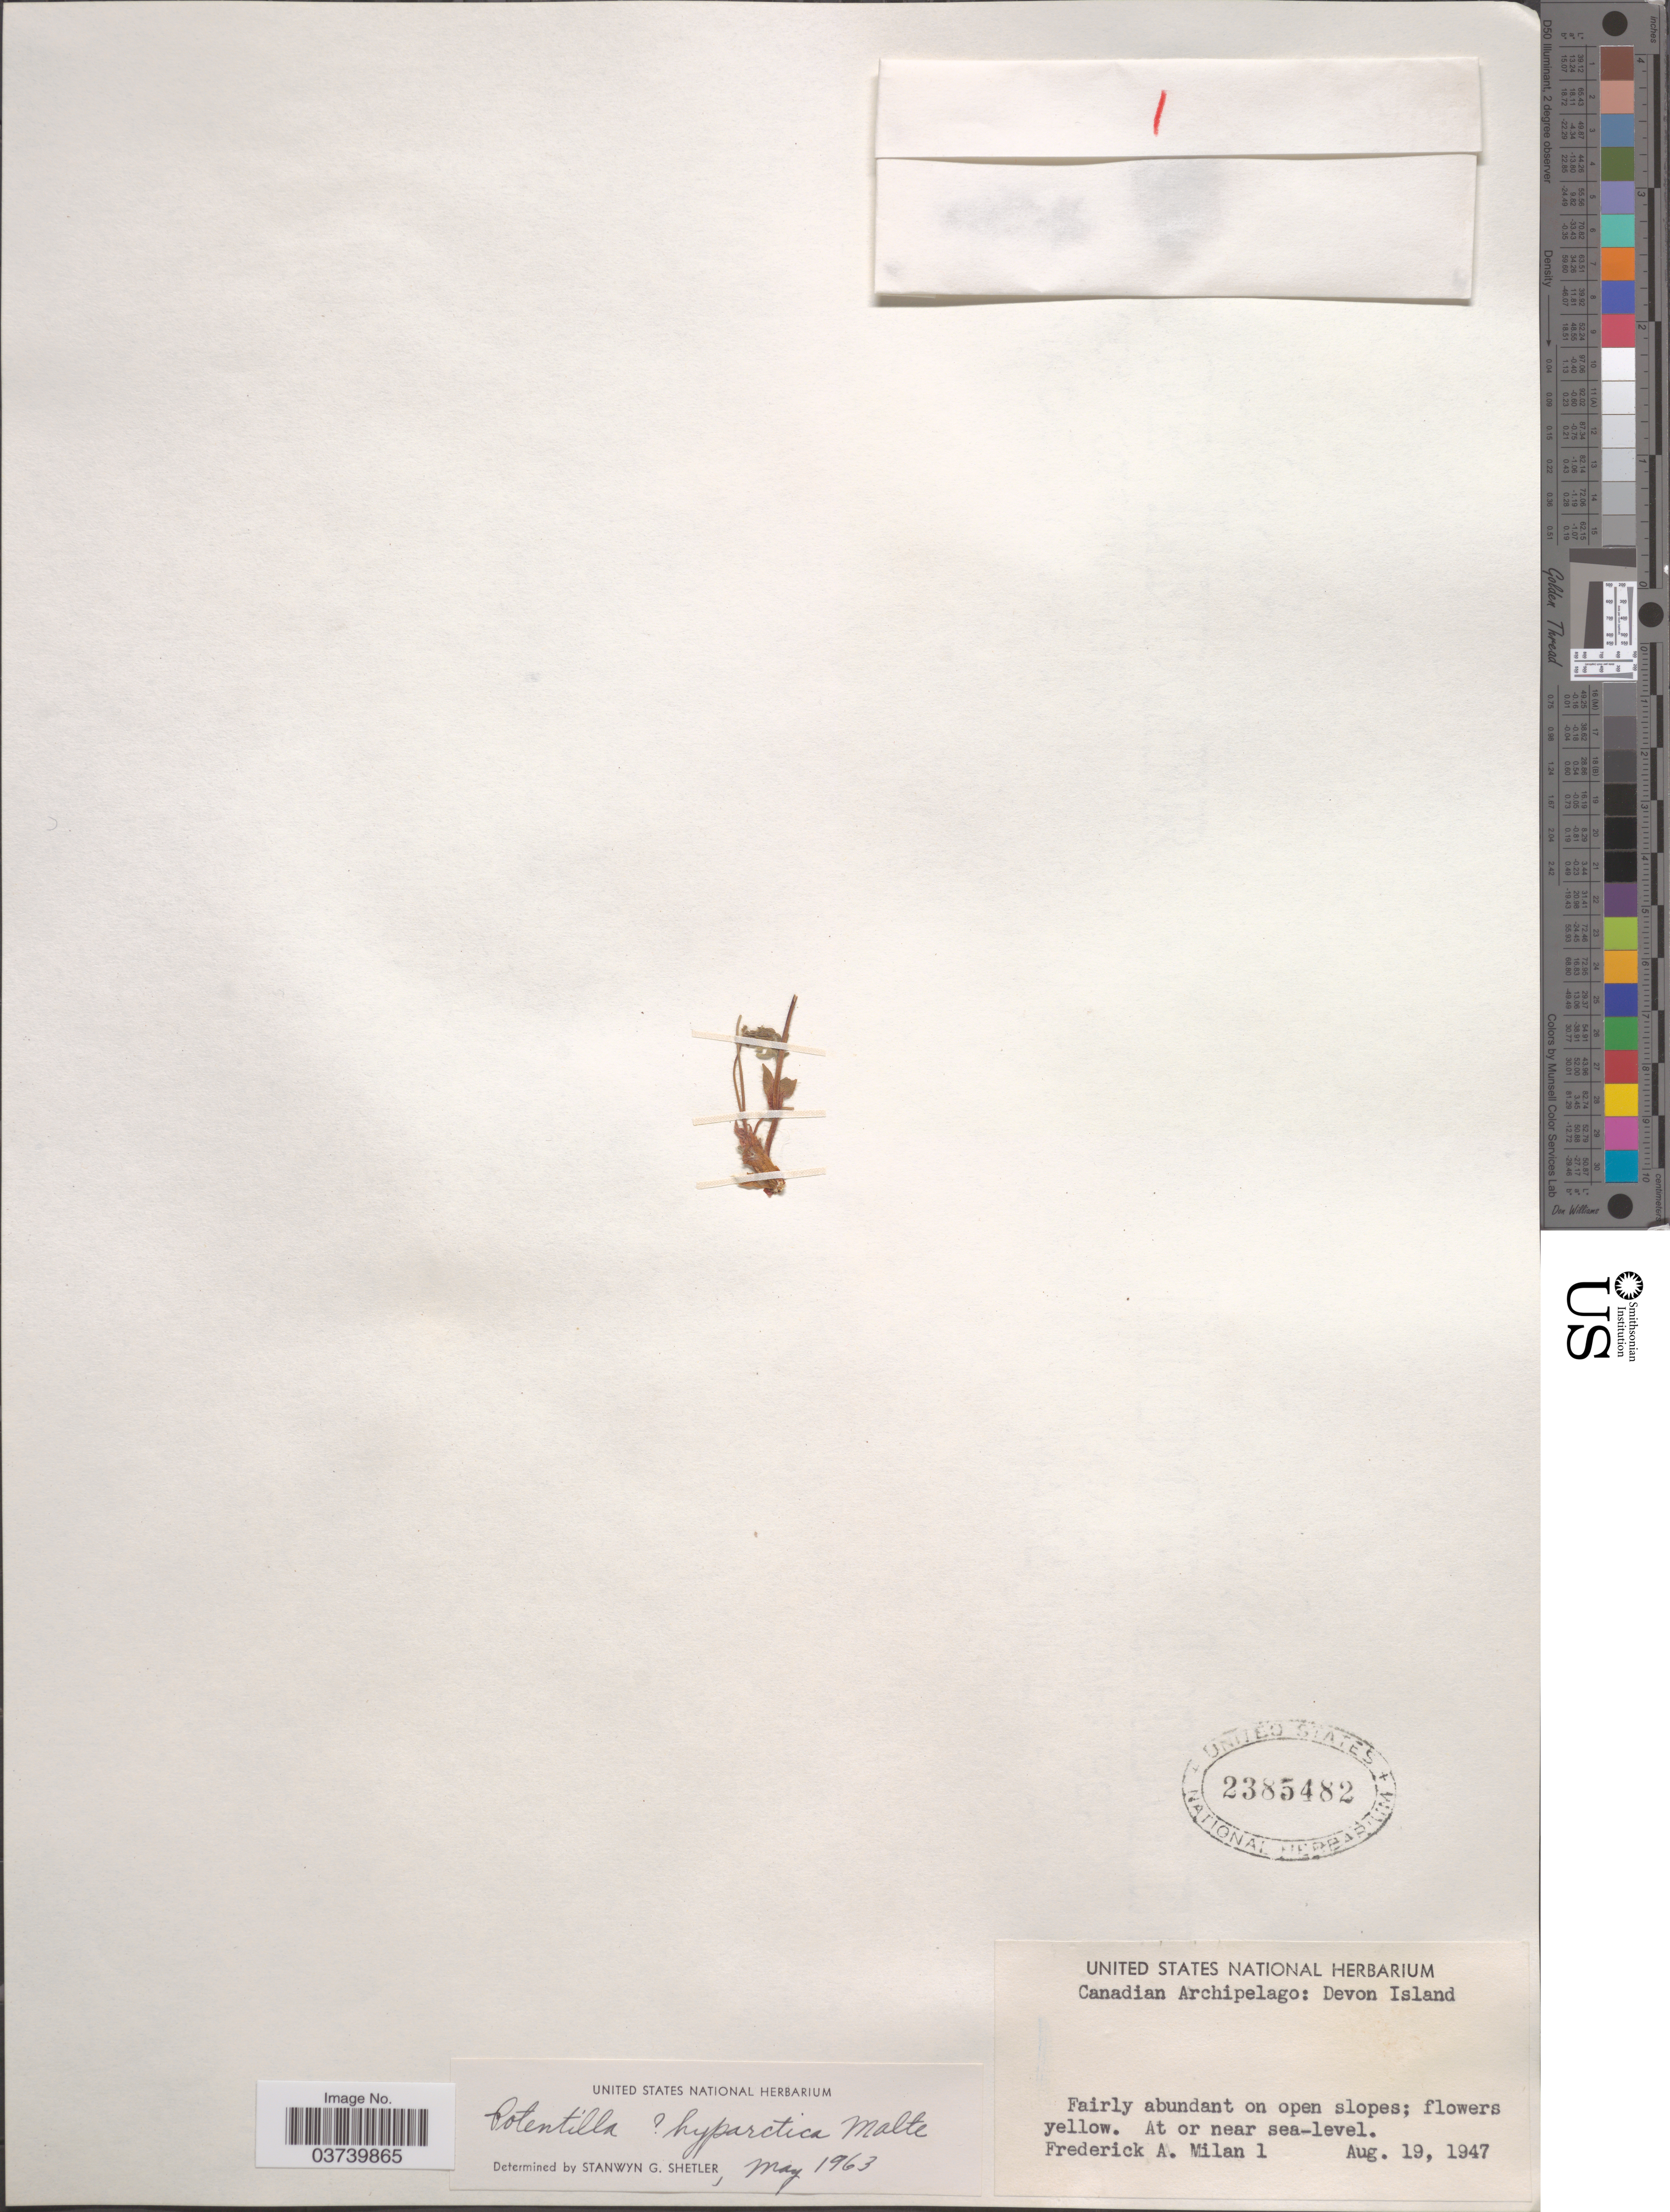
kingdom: Plantae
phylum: Tracheophyta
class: Magnoliopsida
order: Rosales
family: Rosaceae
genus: Potentilla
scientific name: Potentilla hyparctica subsp. hyparctica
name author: Malte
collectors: F. Milan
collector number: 1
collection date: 1947-08-19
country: Canada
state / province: Nunavut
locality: Archipelago: Devon Island.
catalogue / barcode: US 2385482